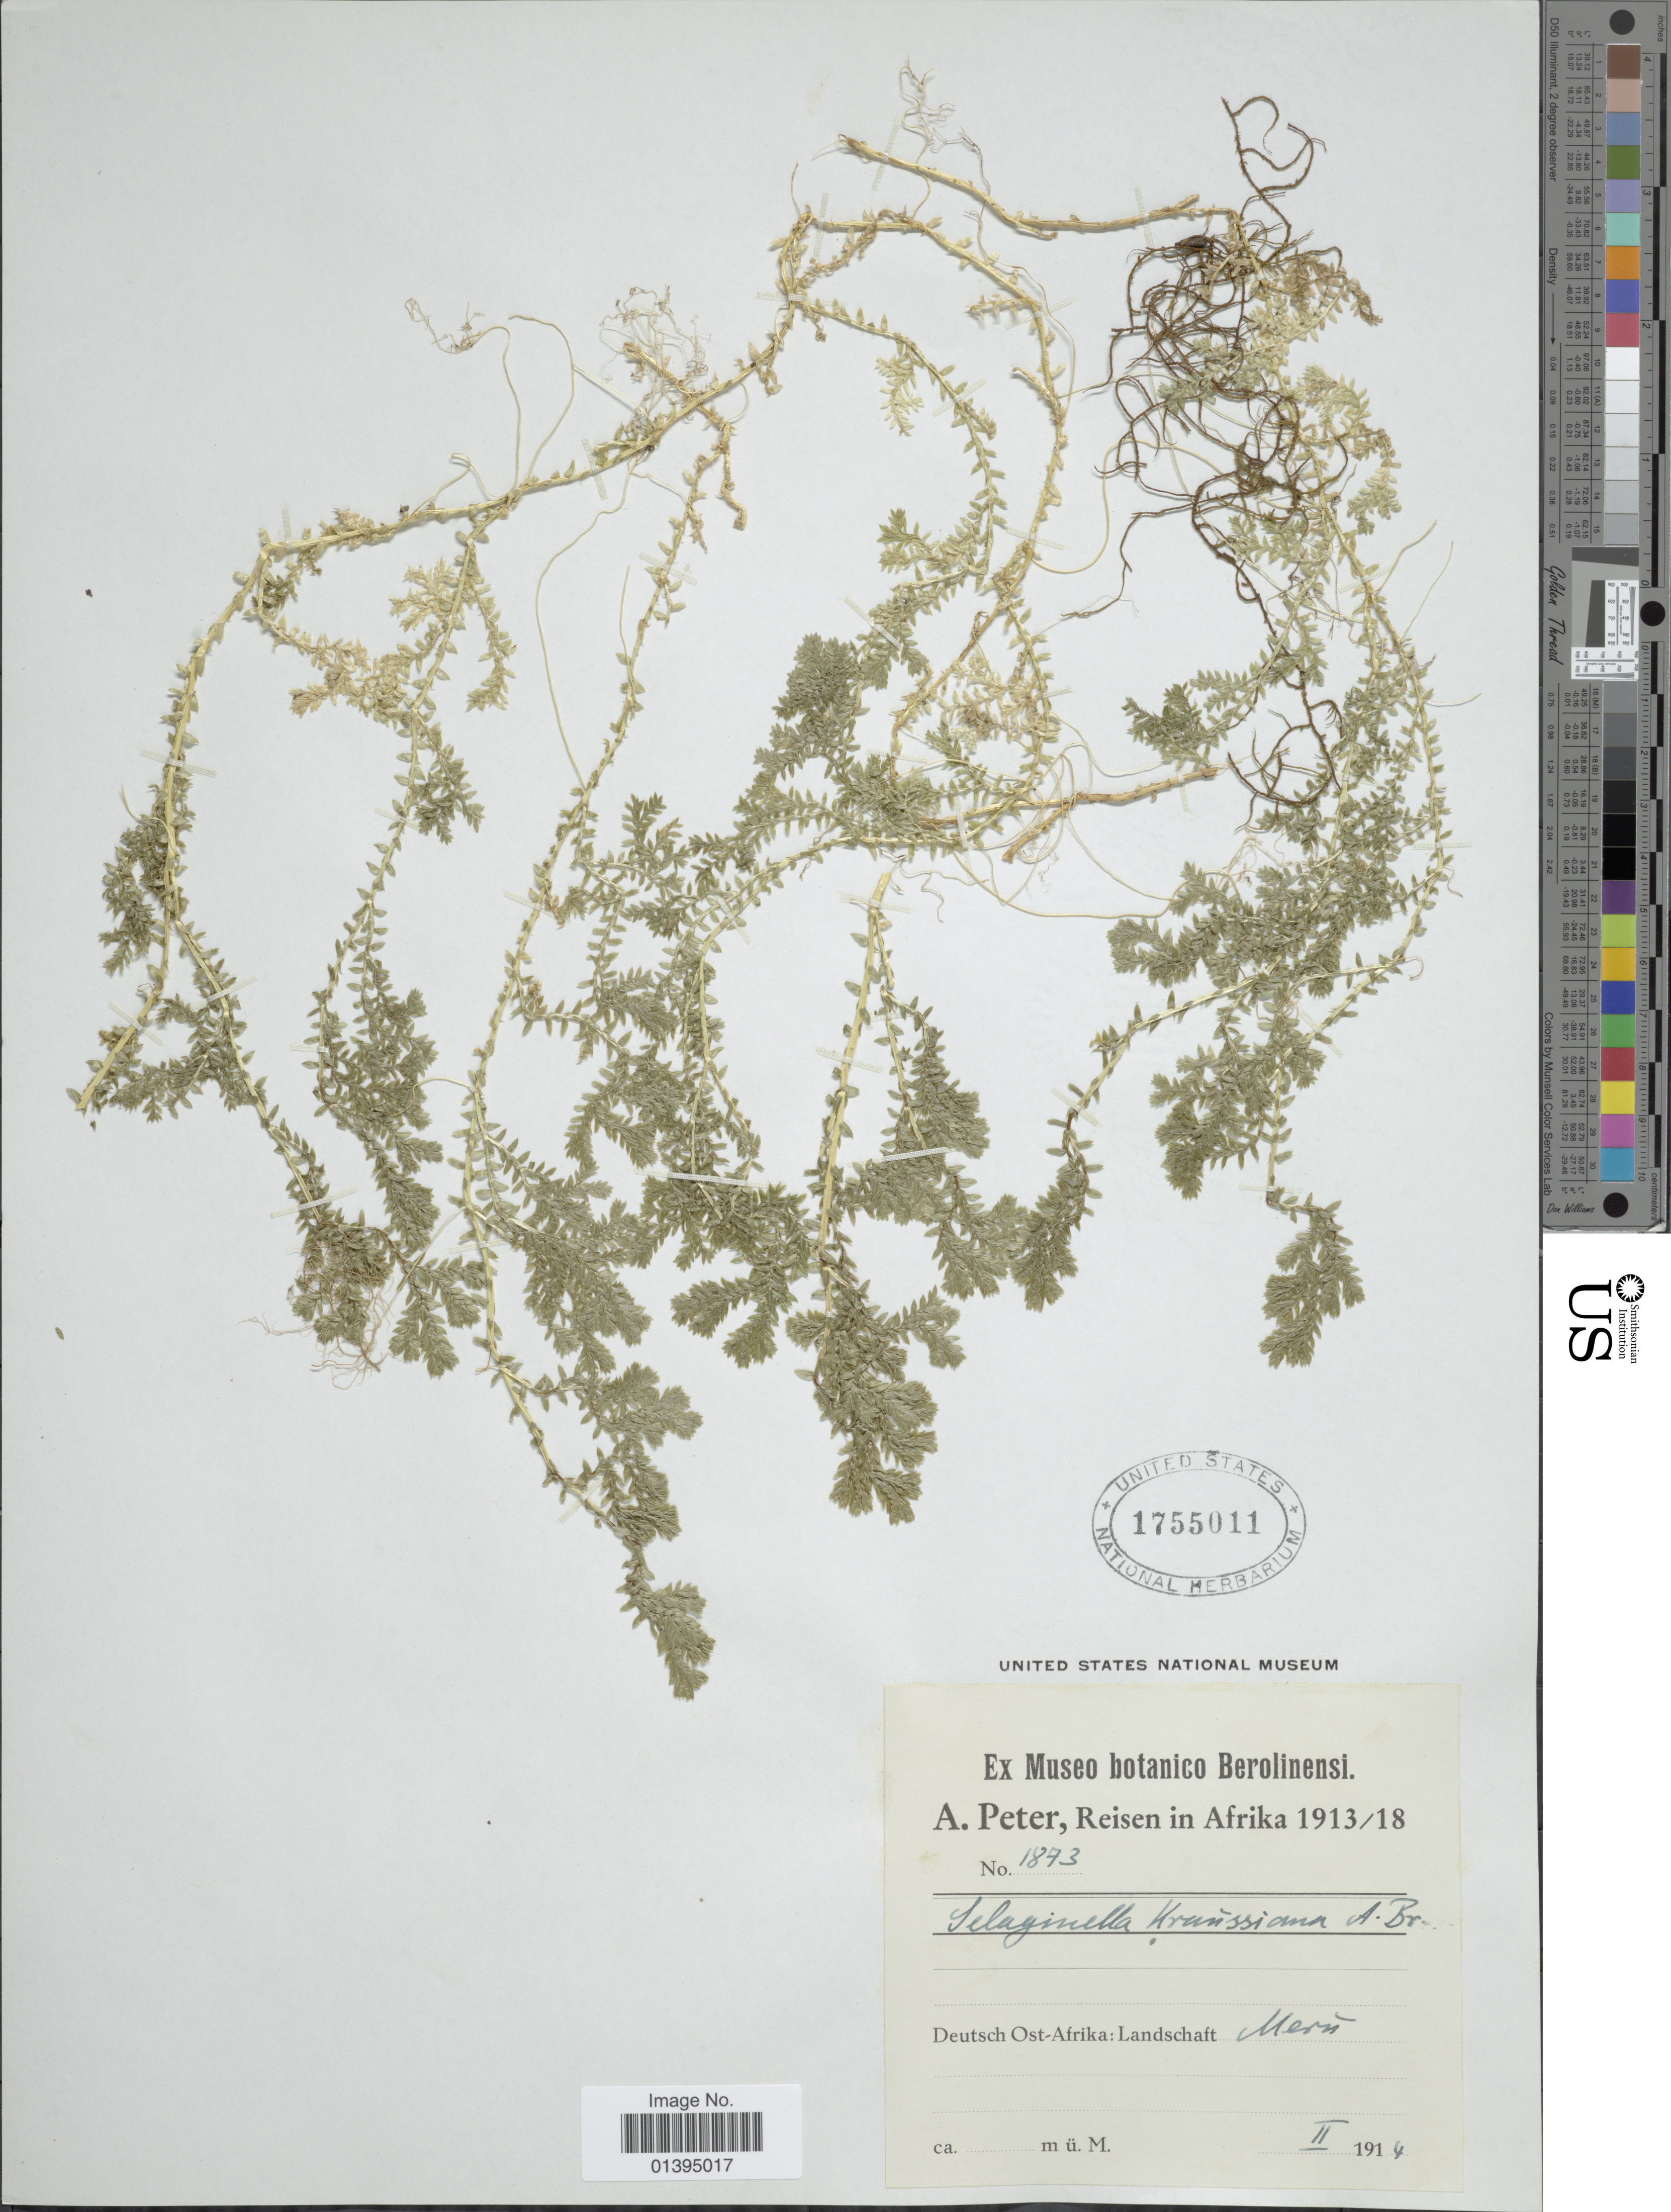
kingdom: Plantae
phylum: Tracheophyta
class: Lycopodiopsida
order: Selaginellales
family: Selaginellaceae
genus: Selaginella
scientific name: Selaginella kraussiana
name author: (Kunze) A. Braun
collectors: A. Peter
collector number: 1873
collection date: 1914-02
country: Tanzania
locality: Deutsch Ost-Afrika: Landschaft, Meru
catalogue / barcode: US 1755011